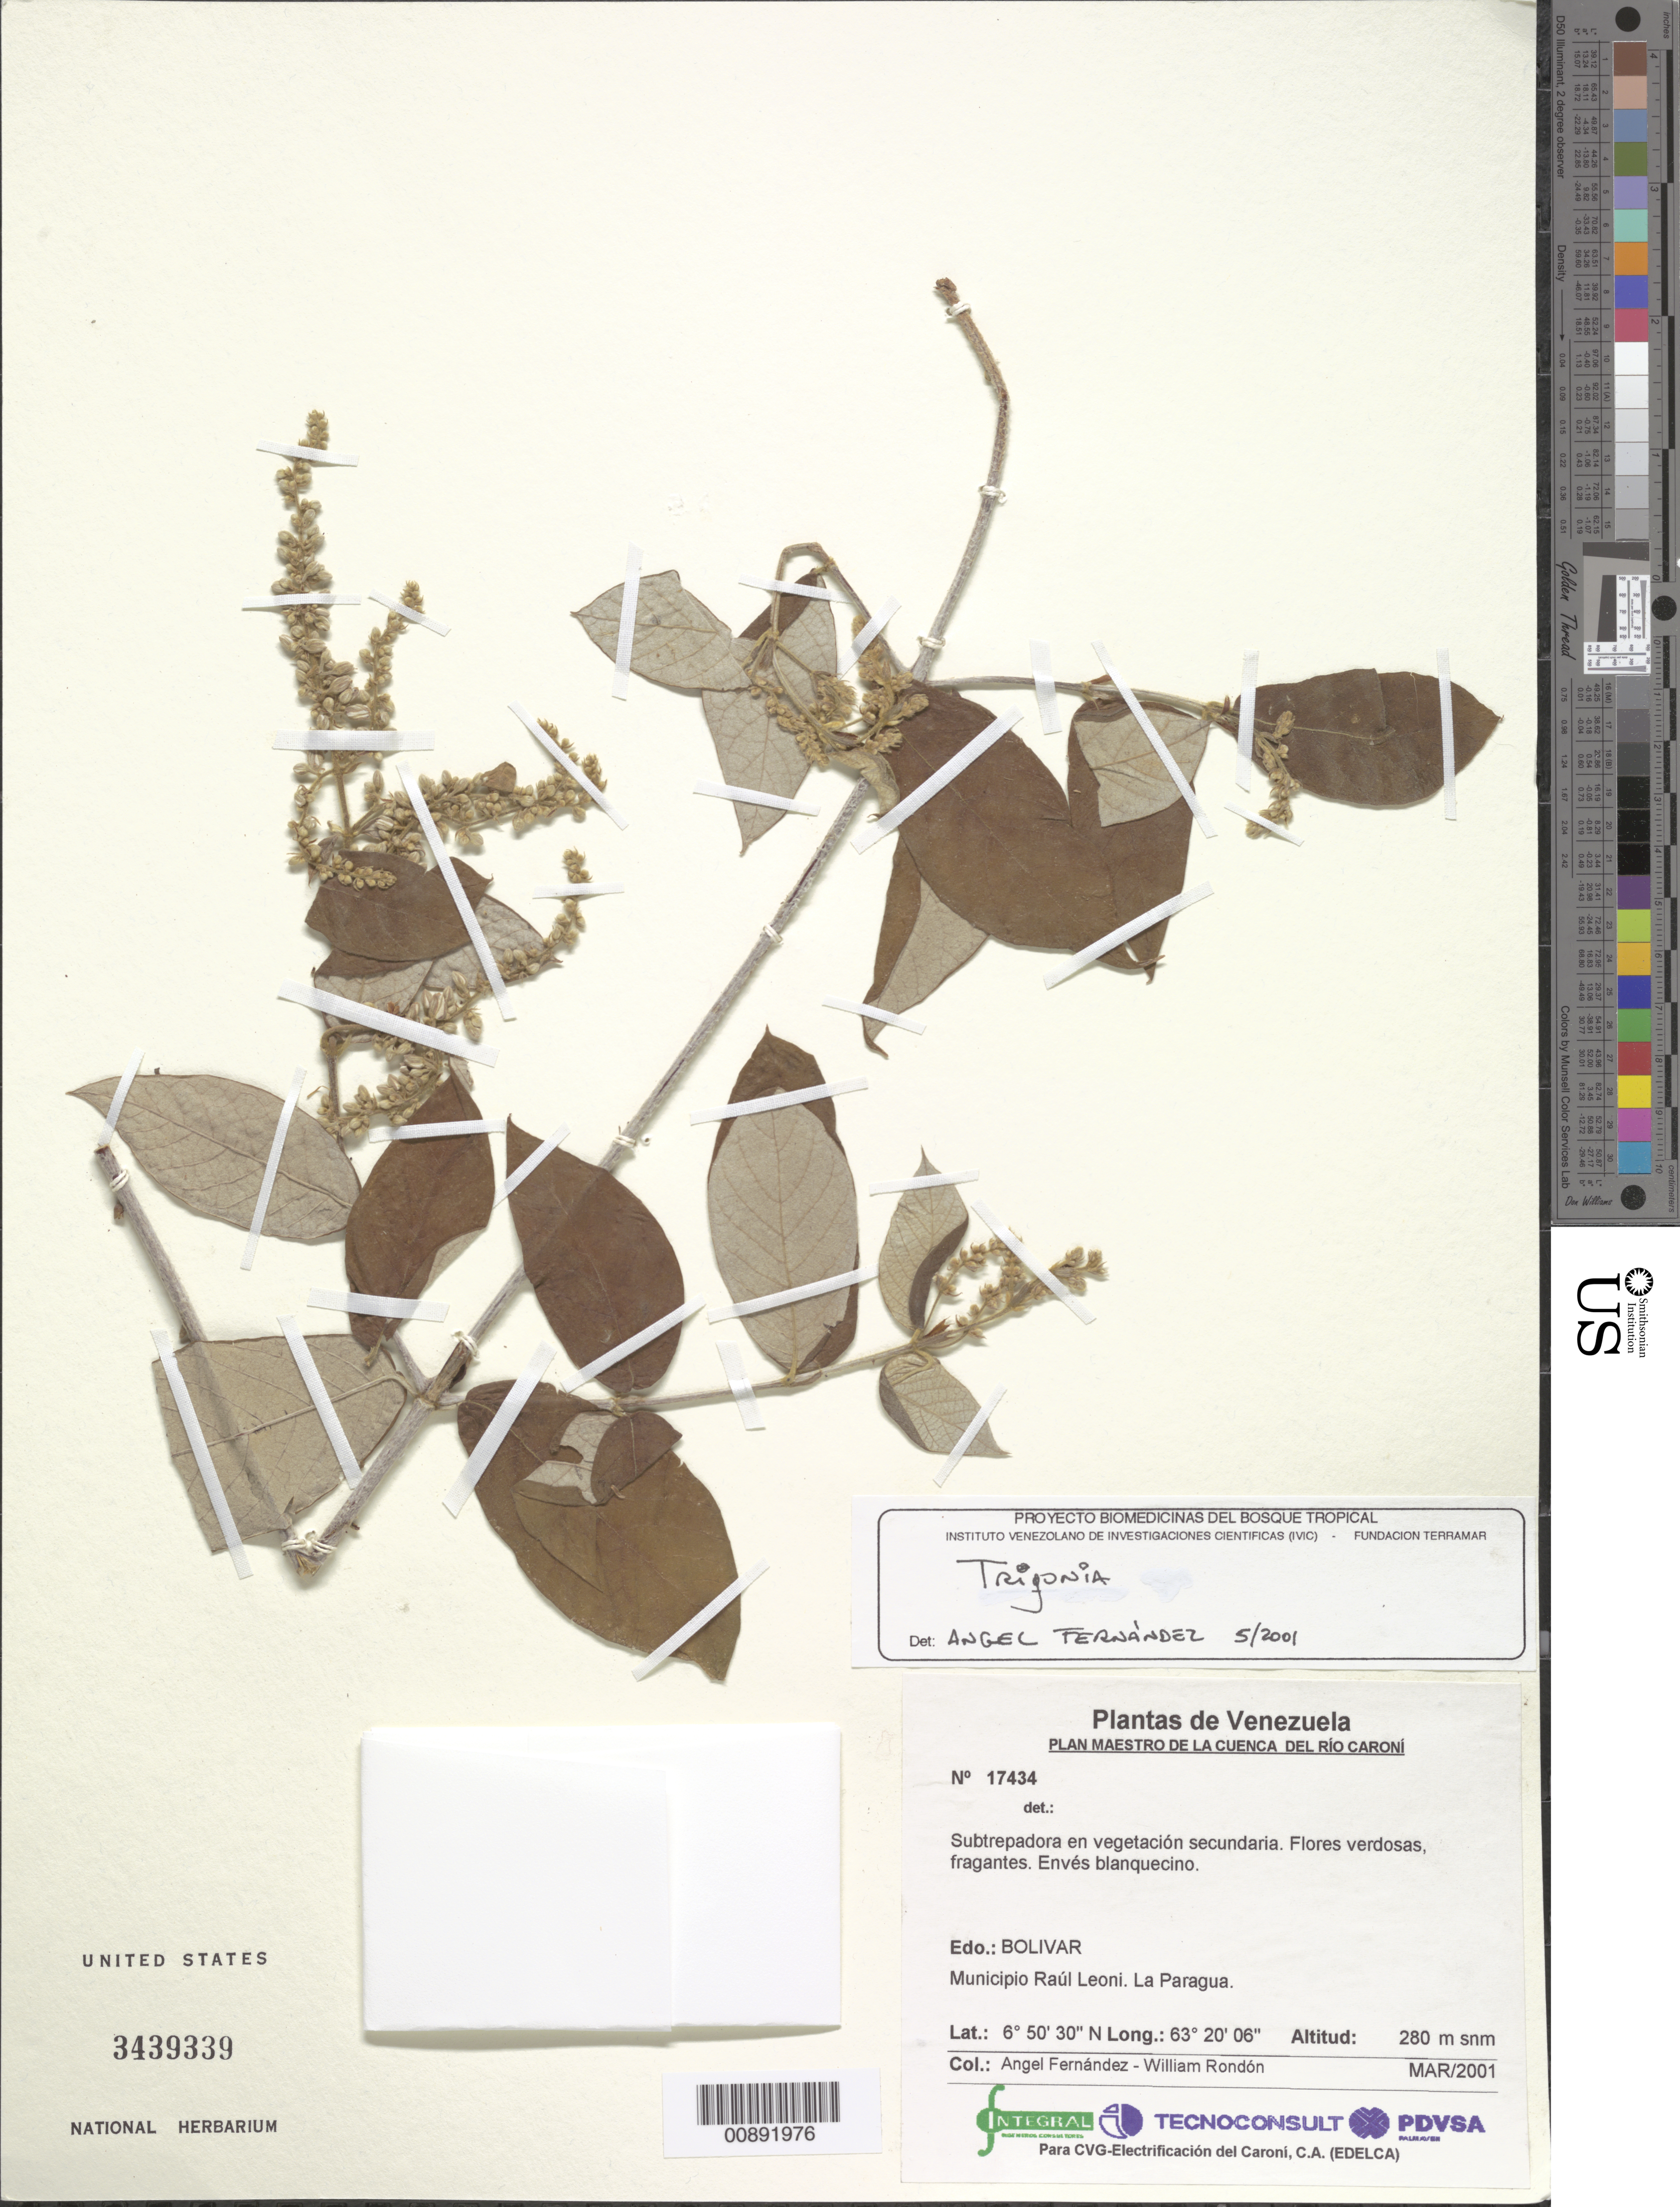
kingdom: Plantae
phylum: Tracheophyta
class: Magnoliopsida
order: Malpighiales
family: Trigoniaceae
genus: Trigonia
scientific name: Trigonia sp.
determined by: Fernández, A.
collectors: A. Fernández & N. Rondón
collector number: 17434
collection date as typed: Mar-01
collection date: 2001-03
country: Venezuela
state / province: Bolívar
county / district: Angostura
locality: Mun. Raúl Leoni [=Angostura], La Paragua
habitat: Vegetacion secundaria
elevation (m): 280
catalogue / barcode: US 3439339